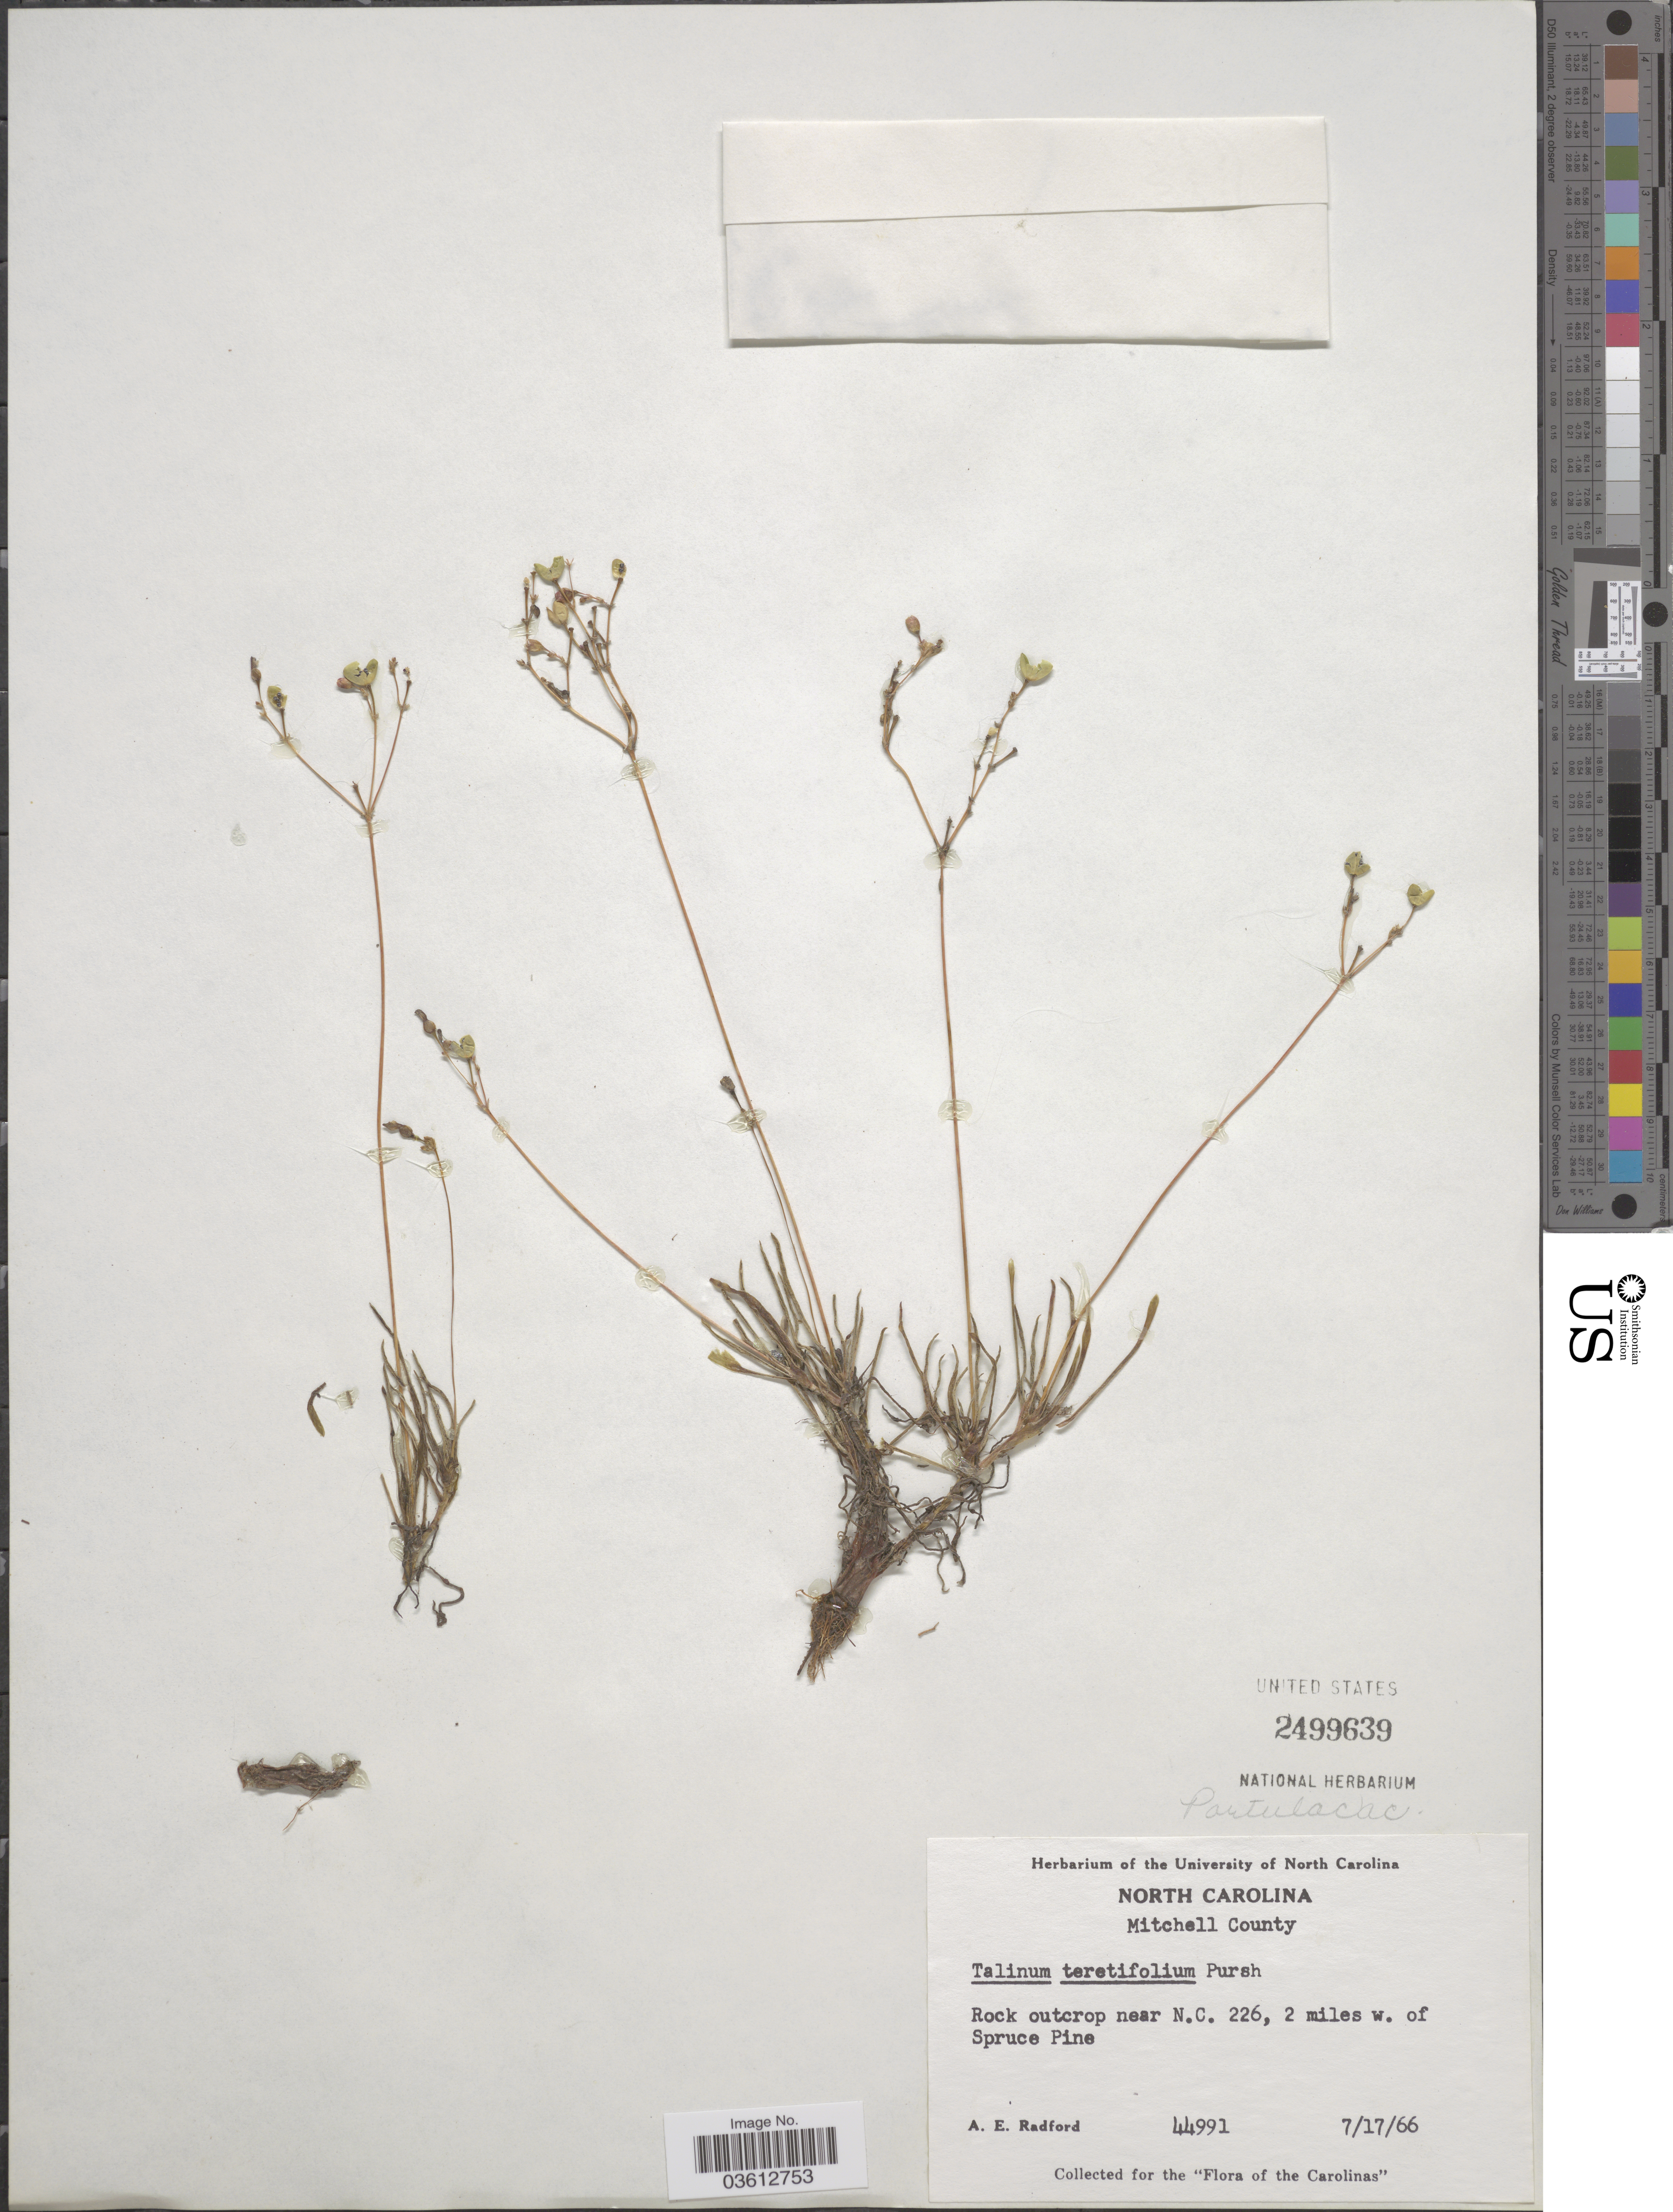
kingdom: Plantae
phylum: Tracheophyta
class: Magnoliopsida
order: Caryophyllales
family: Talinaceae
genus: Talinum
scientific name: Talinum teretifolium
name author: Pursh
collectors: A. E. Radford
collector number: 44991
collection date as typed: Transcribed d/m/y: 17/7/66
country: United States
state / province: North Carolina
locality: Mitchell County. Rock outcrop near N.C. 226, 2 miles w. of Spruce Pine.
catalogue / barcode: US 2499639